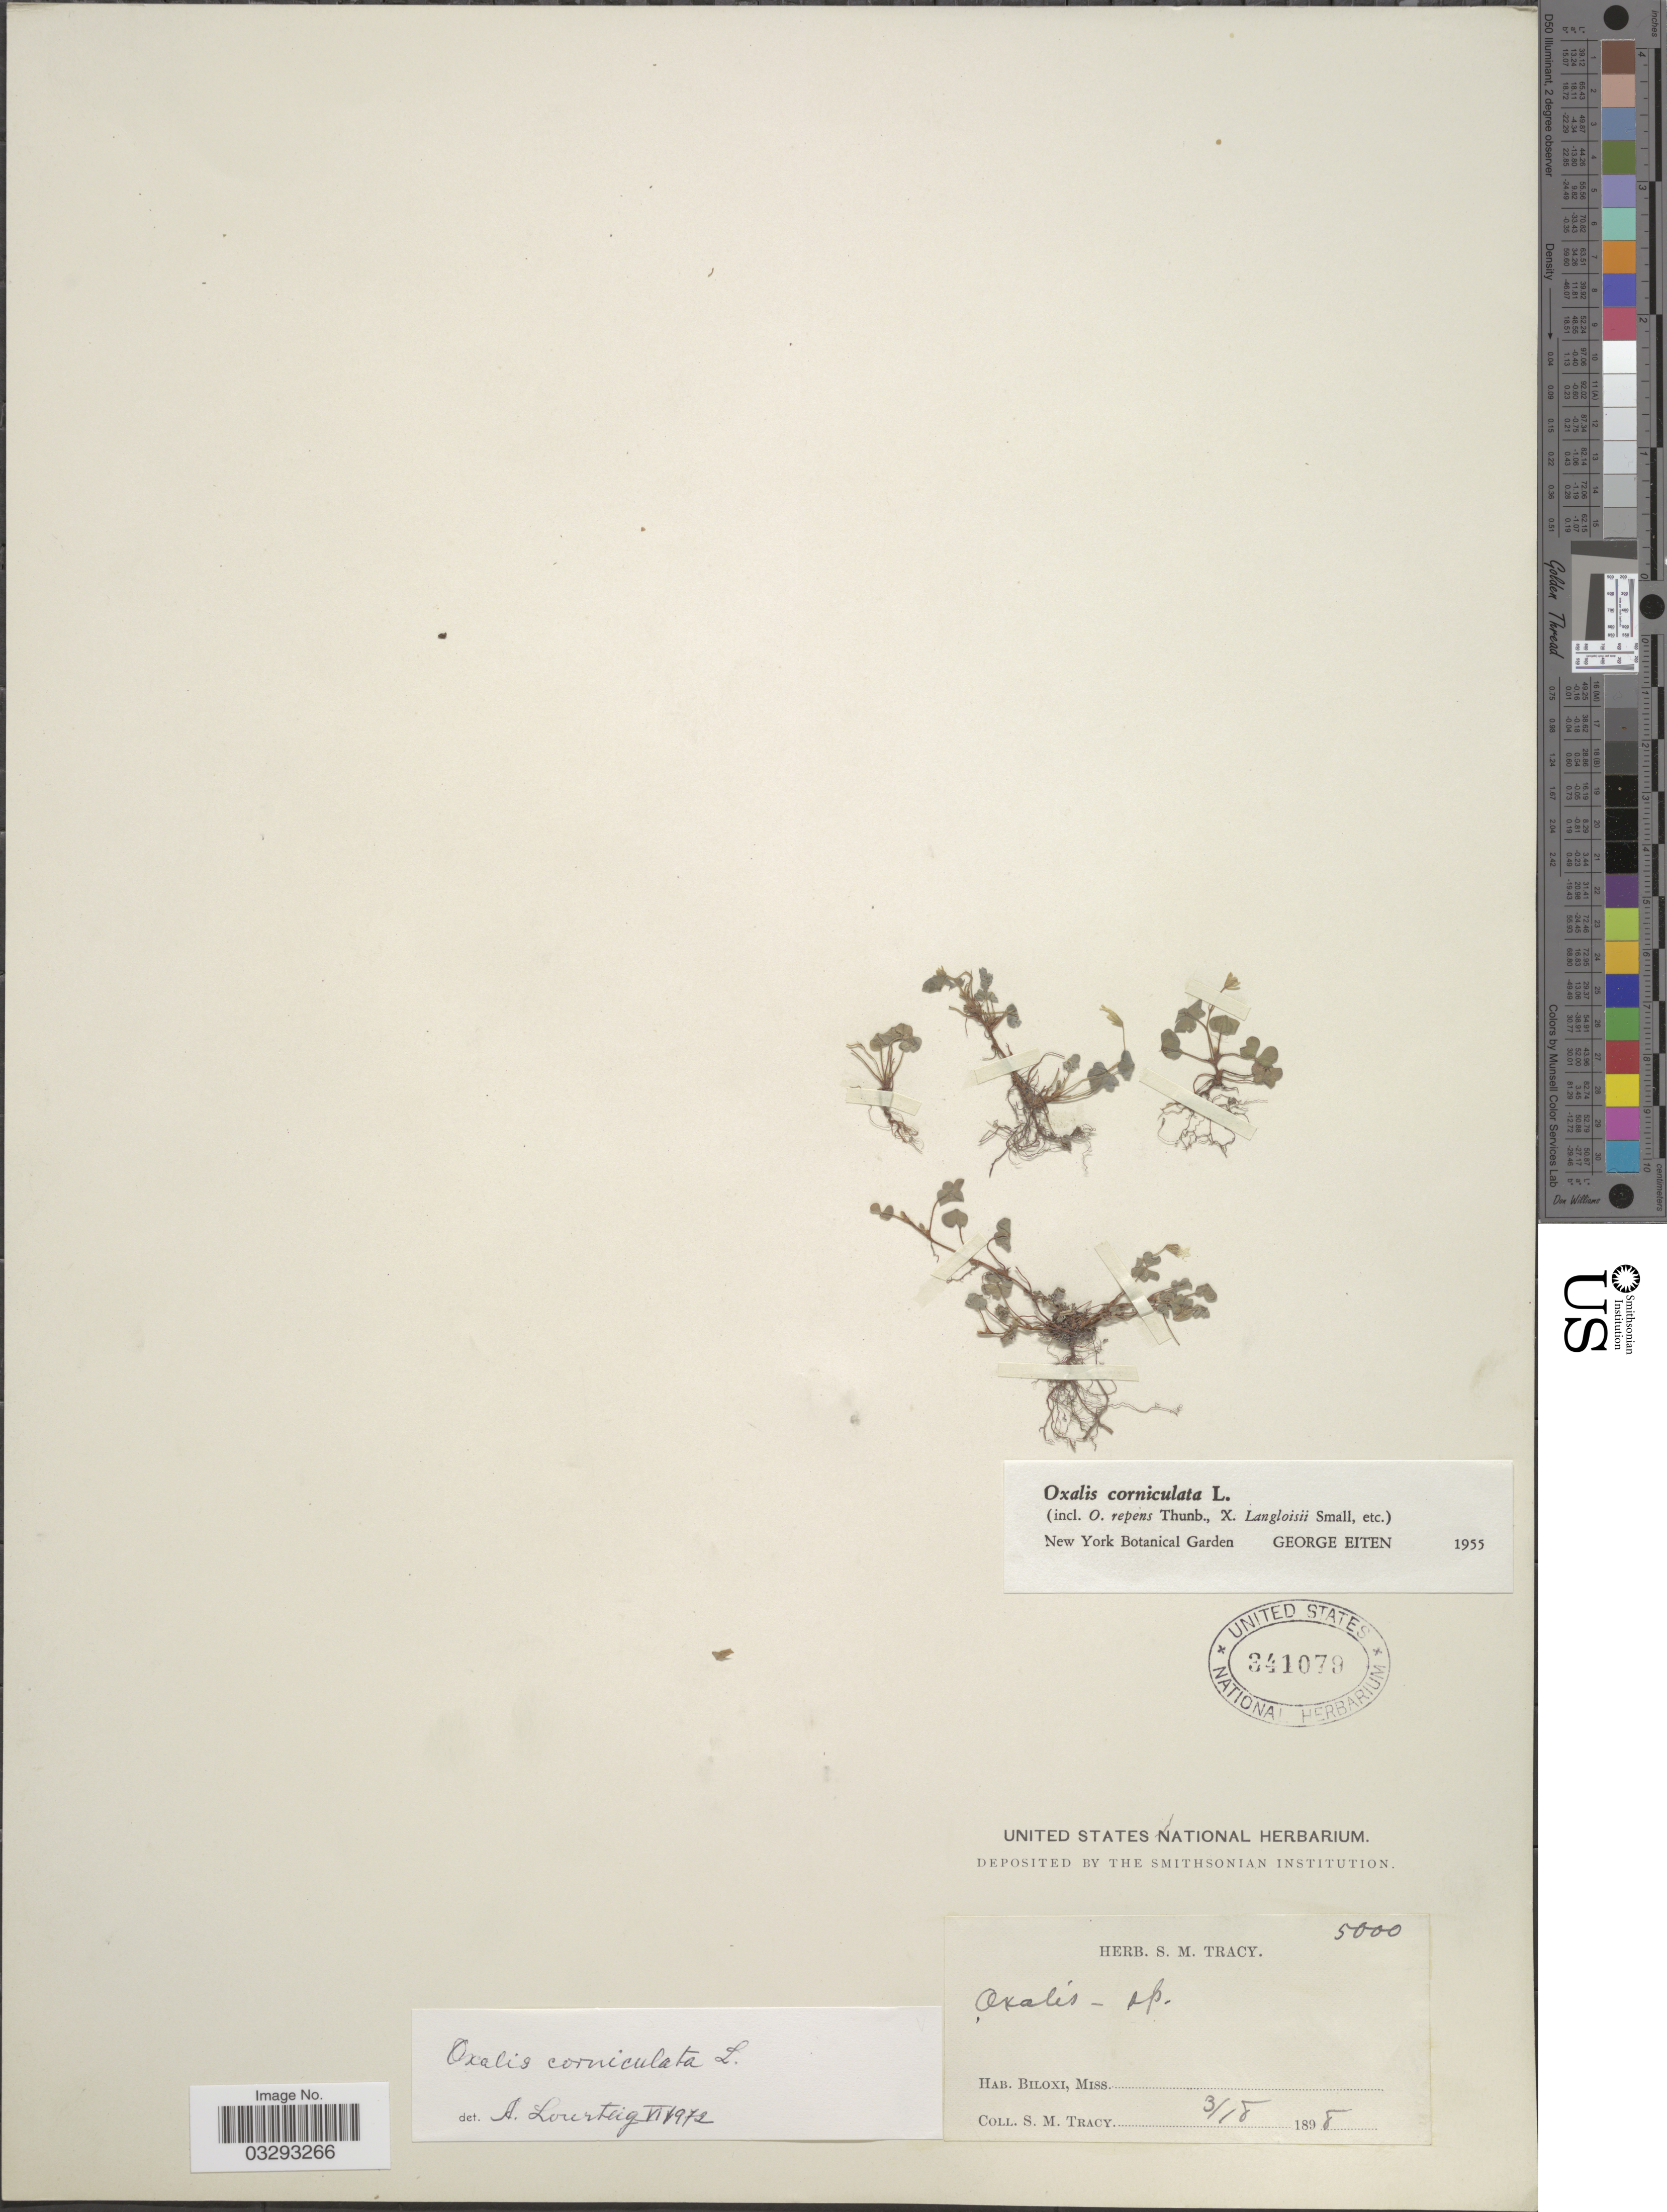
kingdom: Plantae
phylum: Tracheophyta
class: Magnoliopsida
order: Oxalidales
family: Oxalidaceae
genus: Oxalis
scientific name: Oxalis corniculata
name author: L.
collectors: S. M. Tracy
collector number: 5000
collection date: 1898-03-18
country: United States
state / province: Mississippi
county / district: Harrison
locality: Biloxi.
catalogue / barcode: US 341079